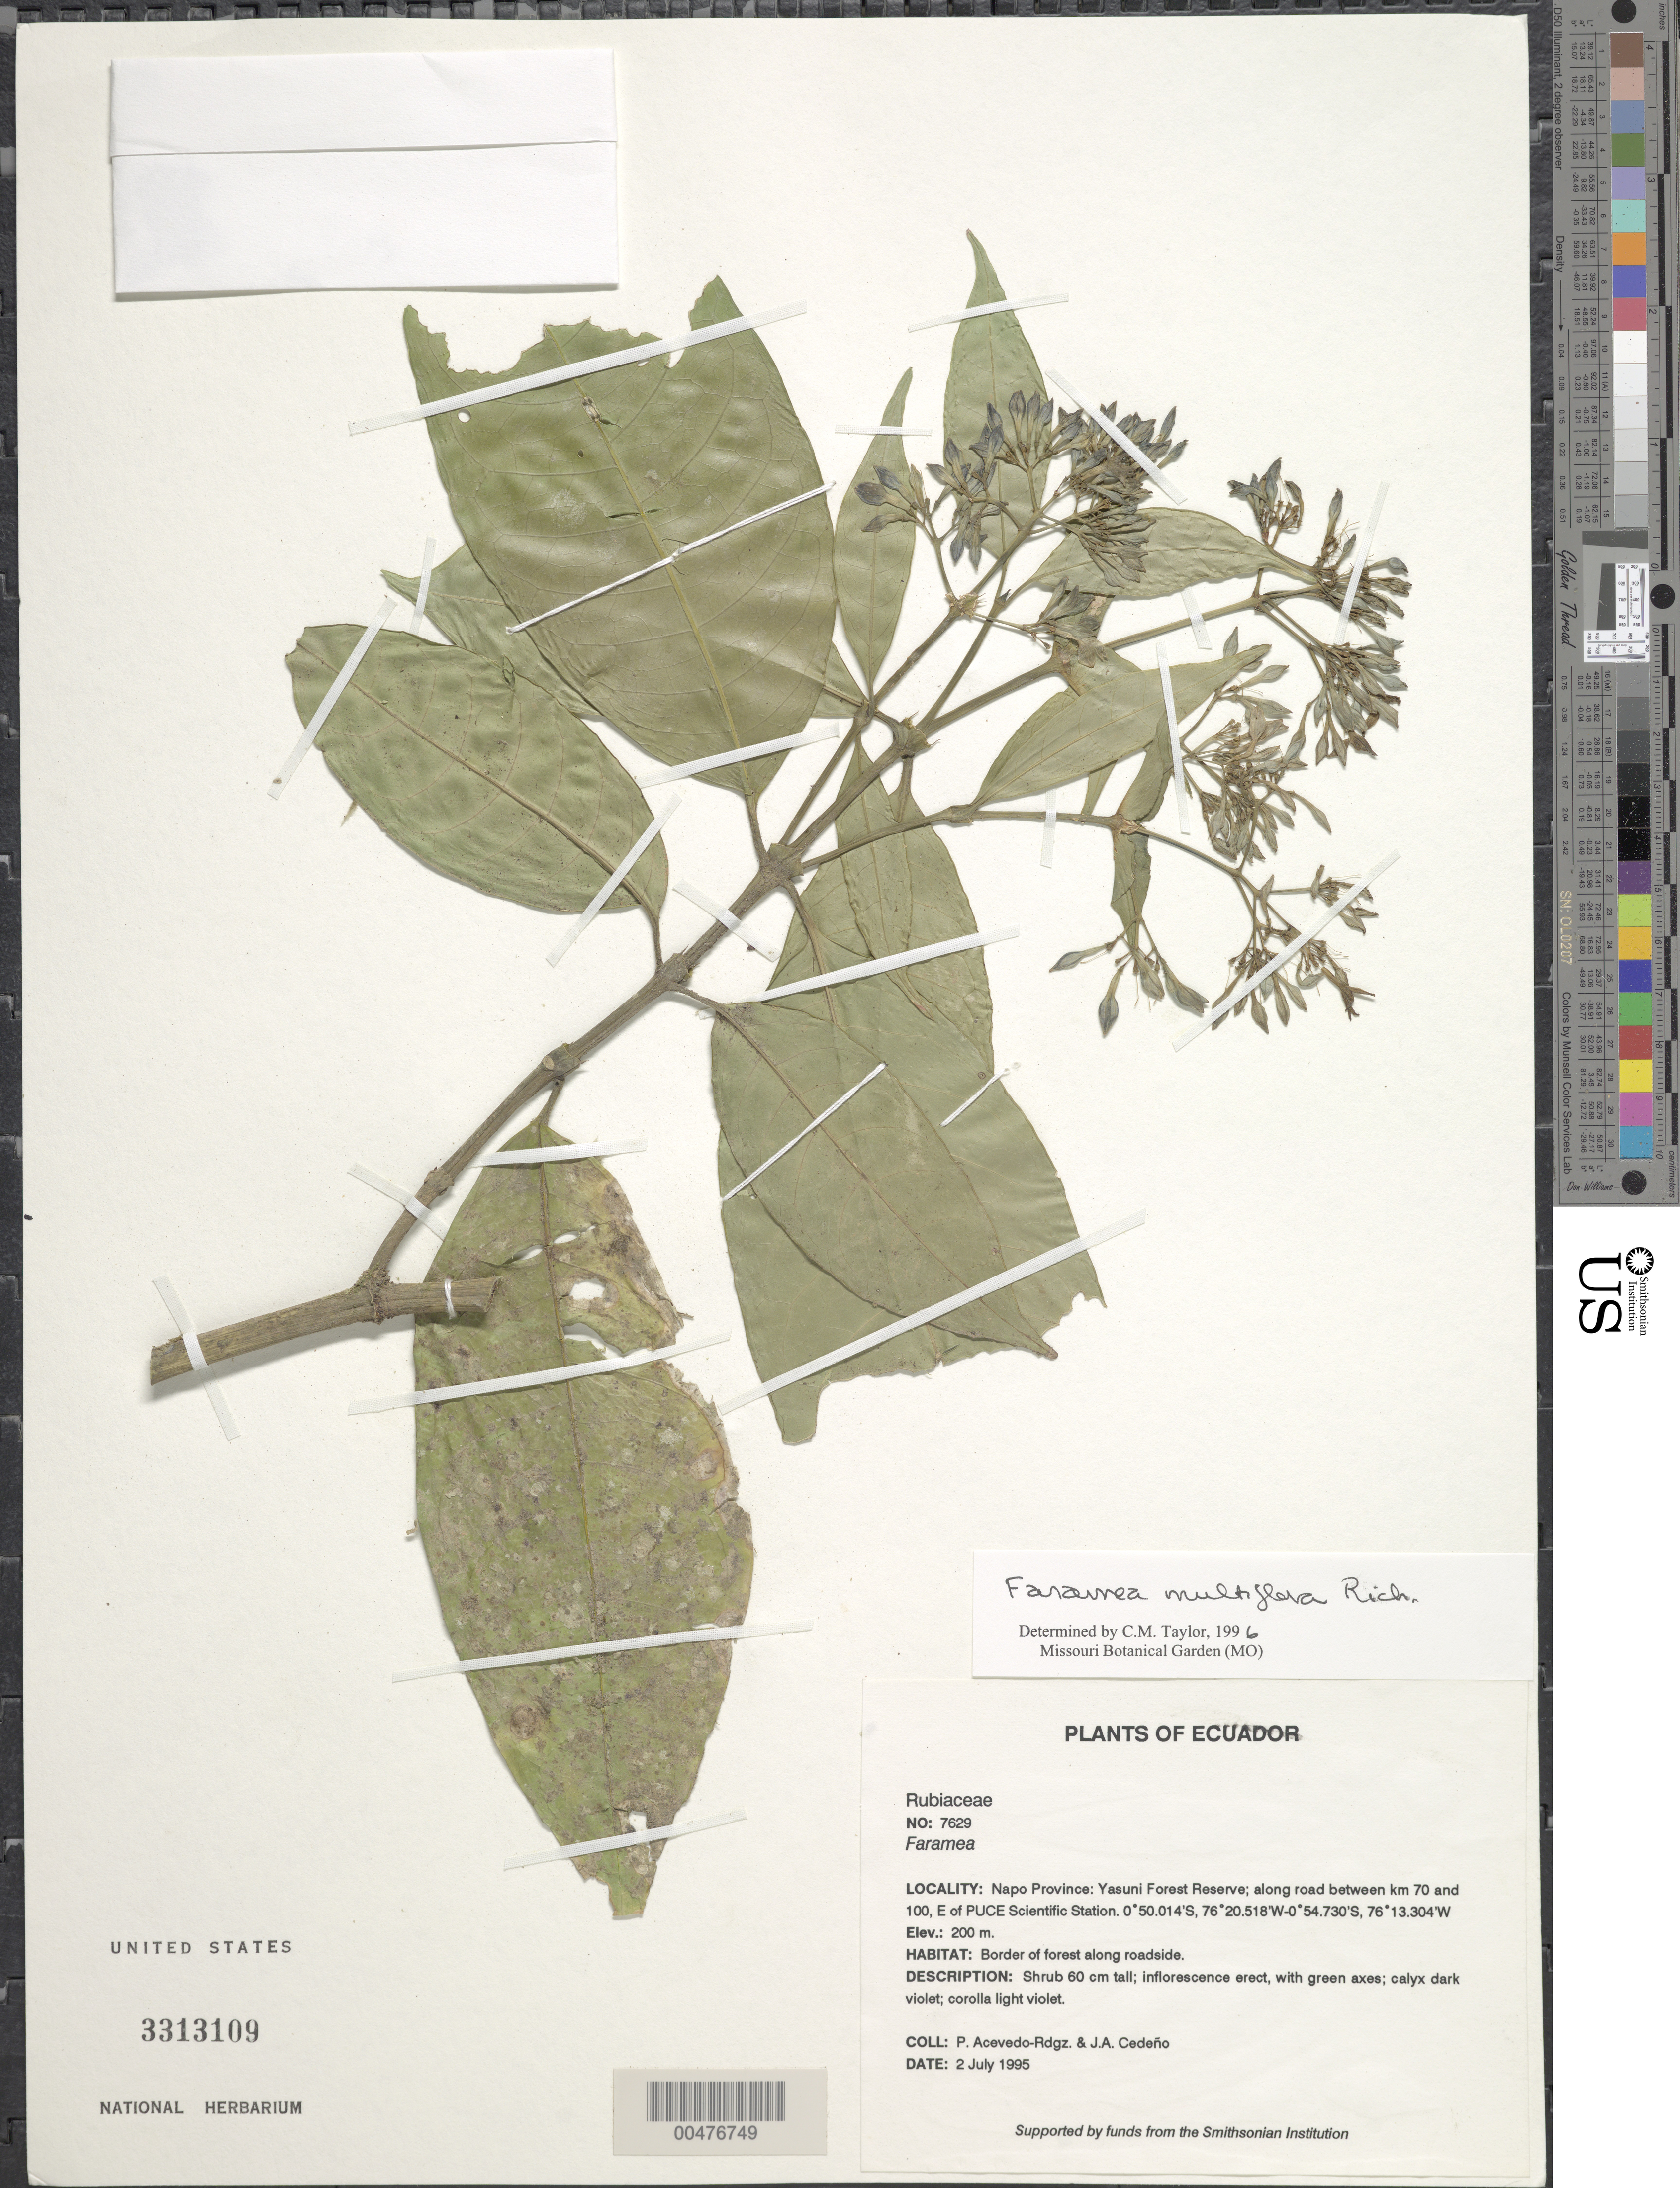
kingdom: Plantae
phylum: Tracheophyta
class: Magnoliopsida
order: Gentianales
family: Rubiaceae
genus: Faramea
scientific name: Faramea multiflora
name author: A. Rich. ex DC.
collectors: P. Acevedo-Rodr. & J. A. Cedeño M.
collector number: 7629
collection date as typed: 02 Jul 1995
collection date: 1995-07-02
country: Ecuador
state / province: Napo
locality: Napo Province: Yasuni Forest Reserve; along road between km 70 and 100, E of PUCE Scientific Station.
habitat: Border of forest along roadside.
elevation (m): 200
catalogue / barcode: US 3313109